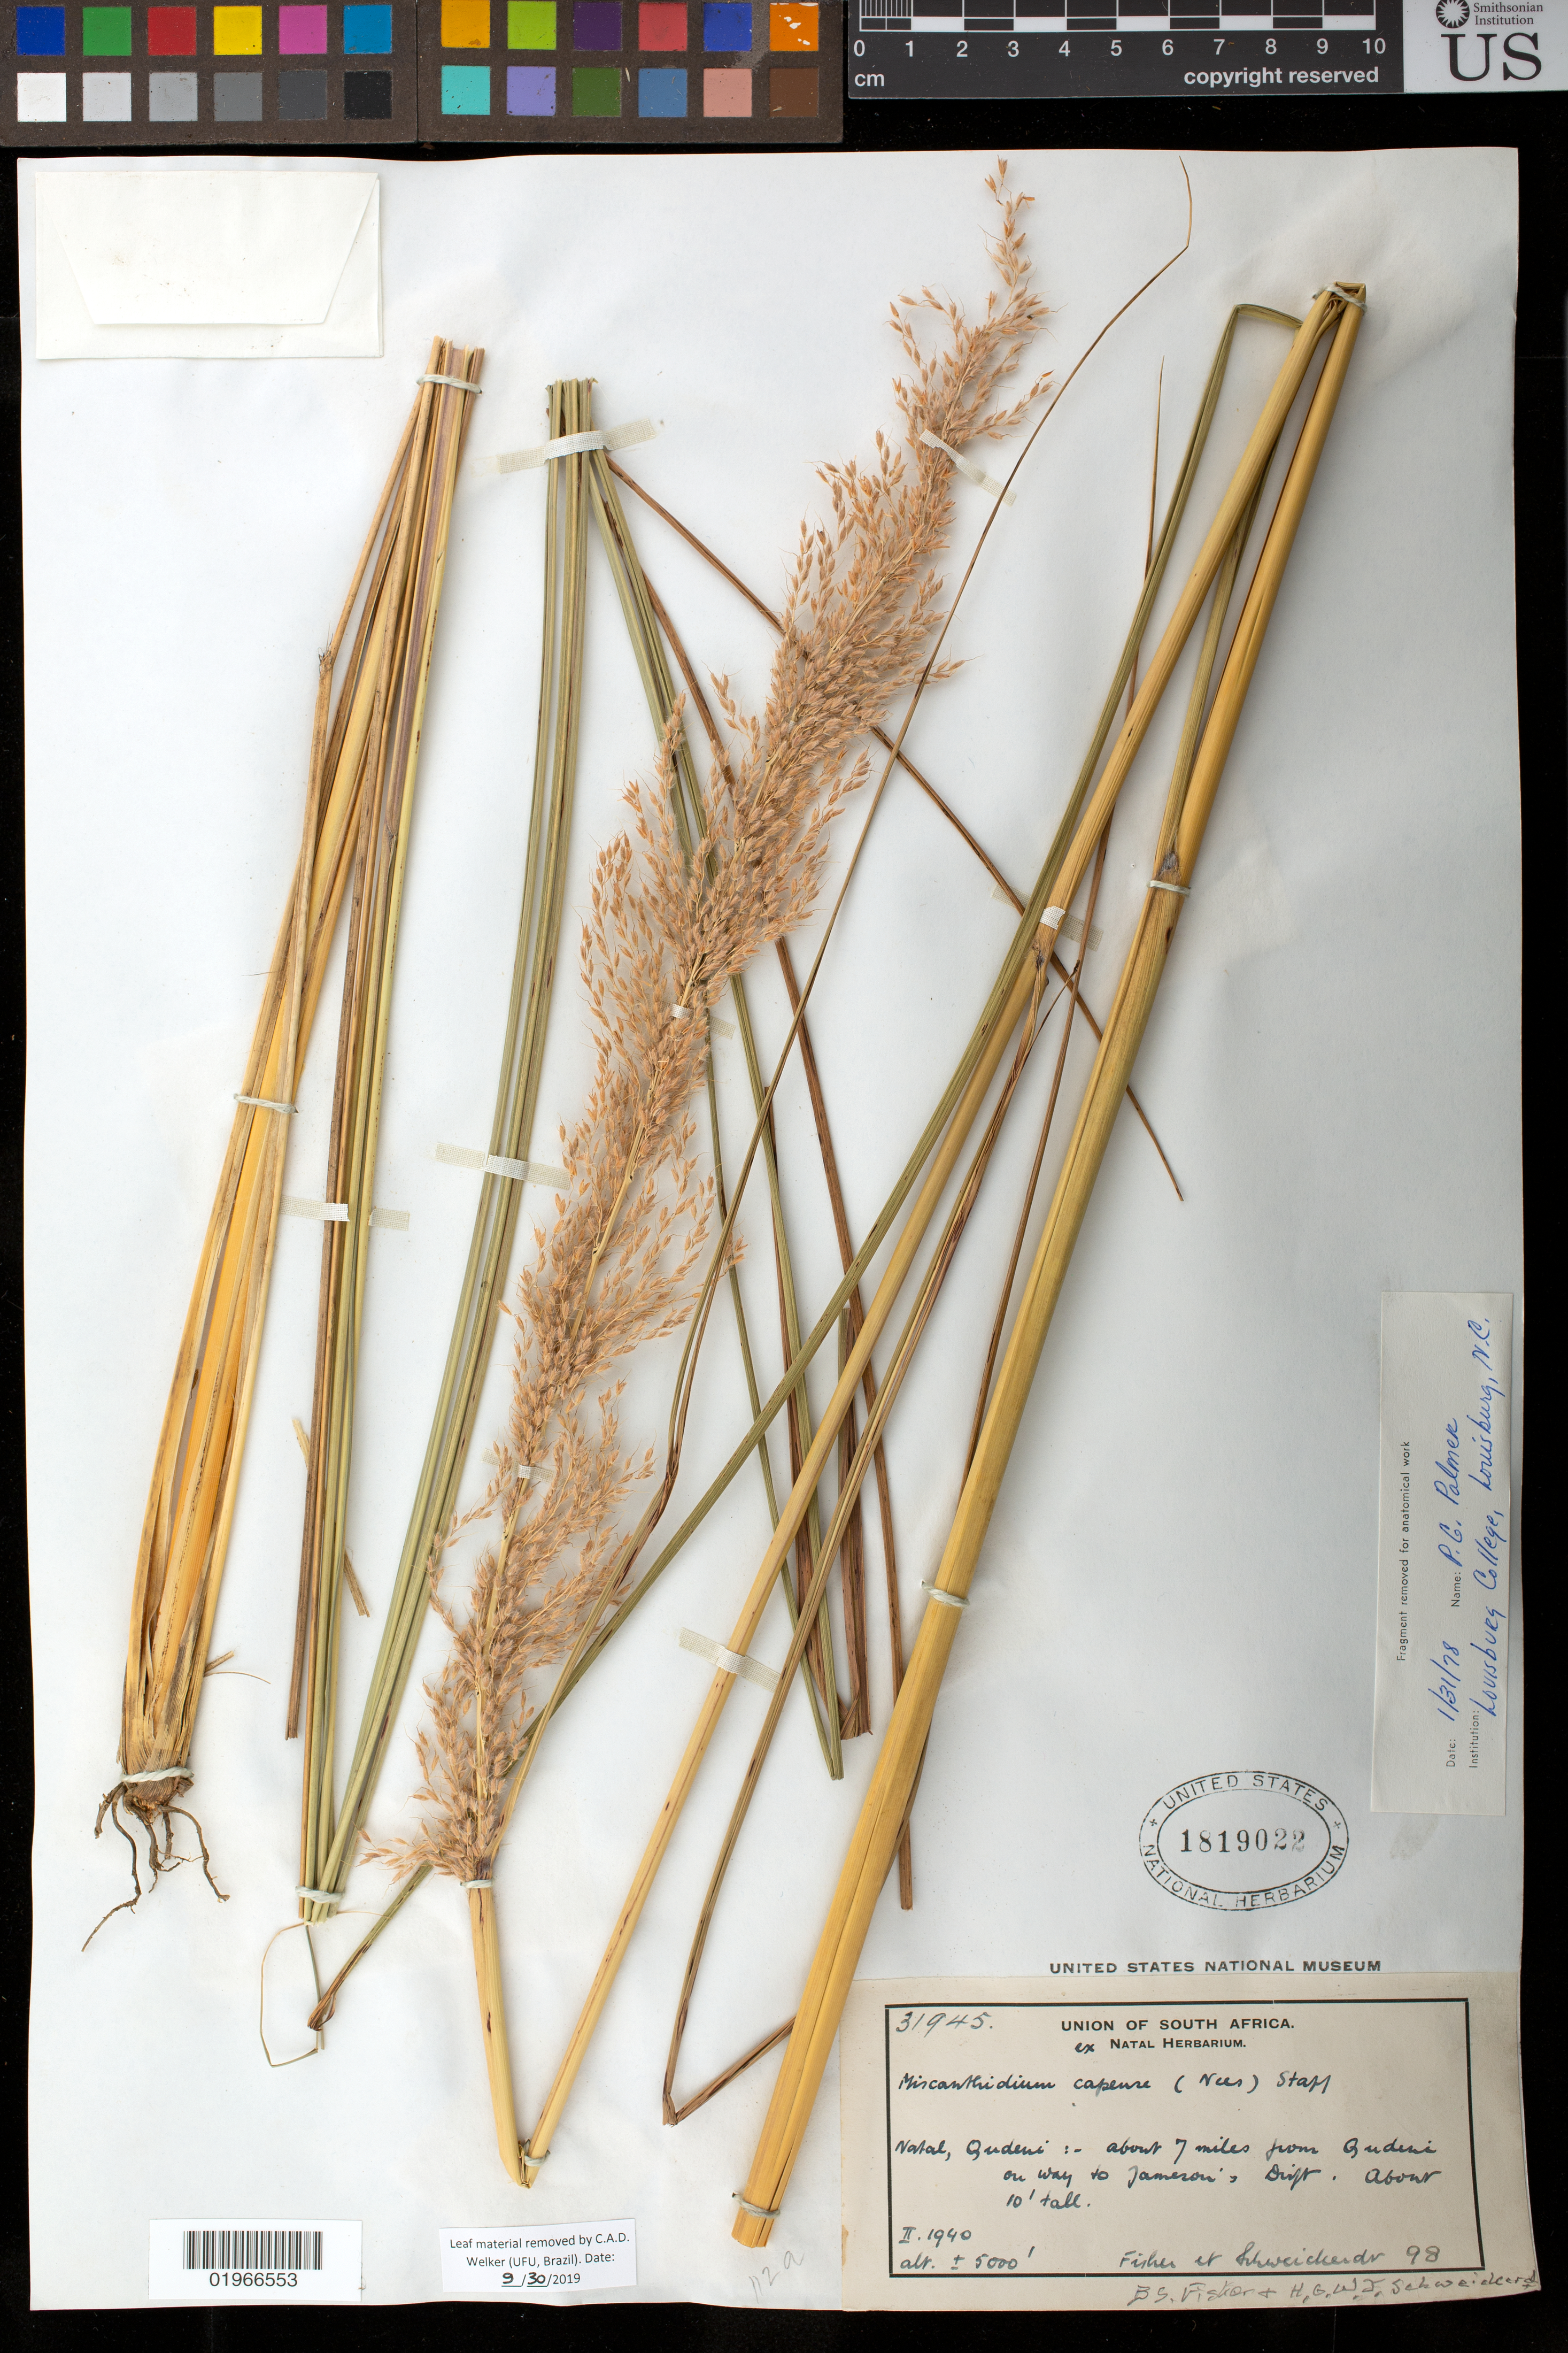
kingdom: Plantae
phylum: Tracheophyta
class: Liliopsida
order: Poales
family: Poaceae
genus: Miscanthidium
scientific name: Miscanthidium capense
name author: (Nees) Stapf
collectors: B. Fisher & H. Schweickerdt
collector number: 98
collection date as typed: II. 1940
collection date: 1940-02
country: South Africa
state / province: KwaZulu-Natal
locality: Qudeni: about 7 miles from Qudeni.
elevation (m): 1524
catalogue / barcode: US 1819022